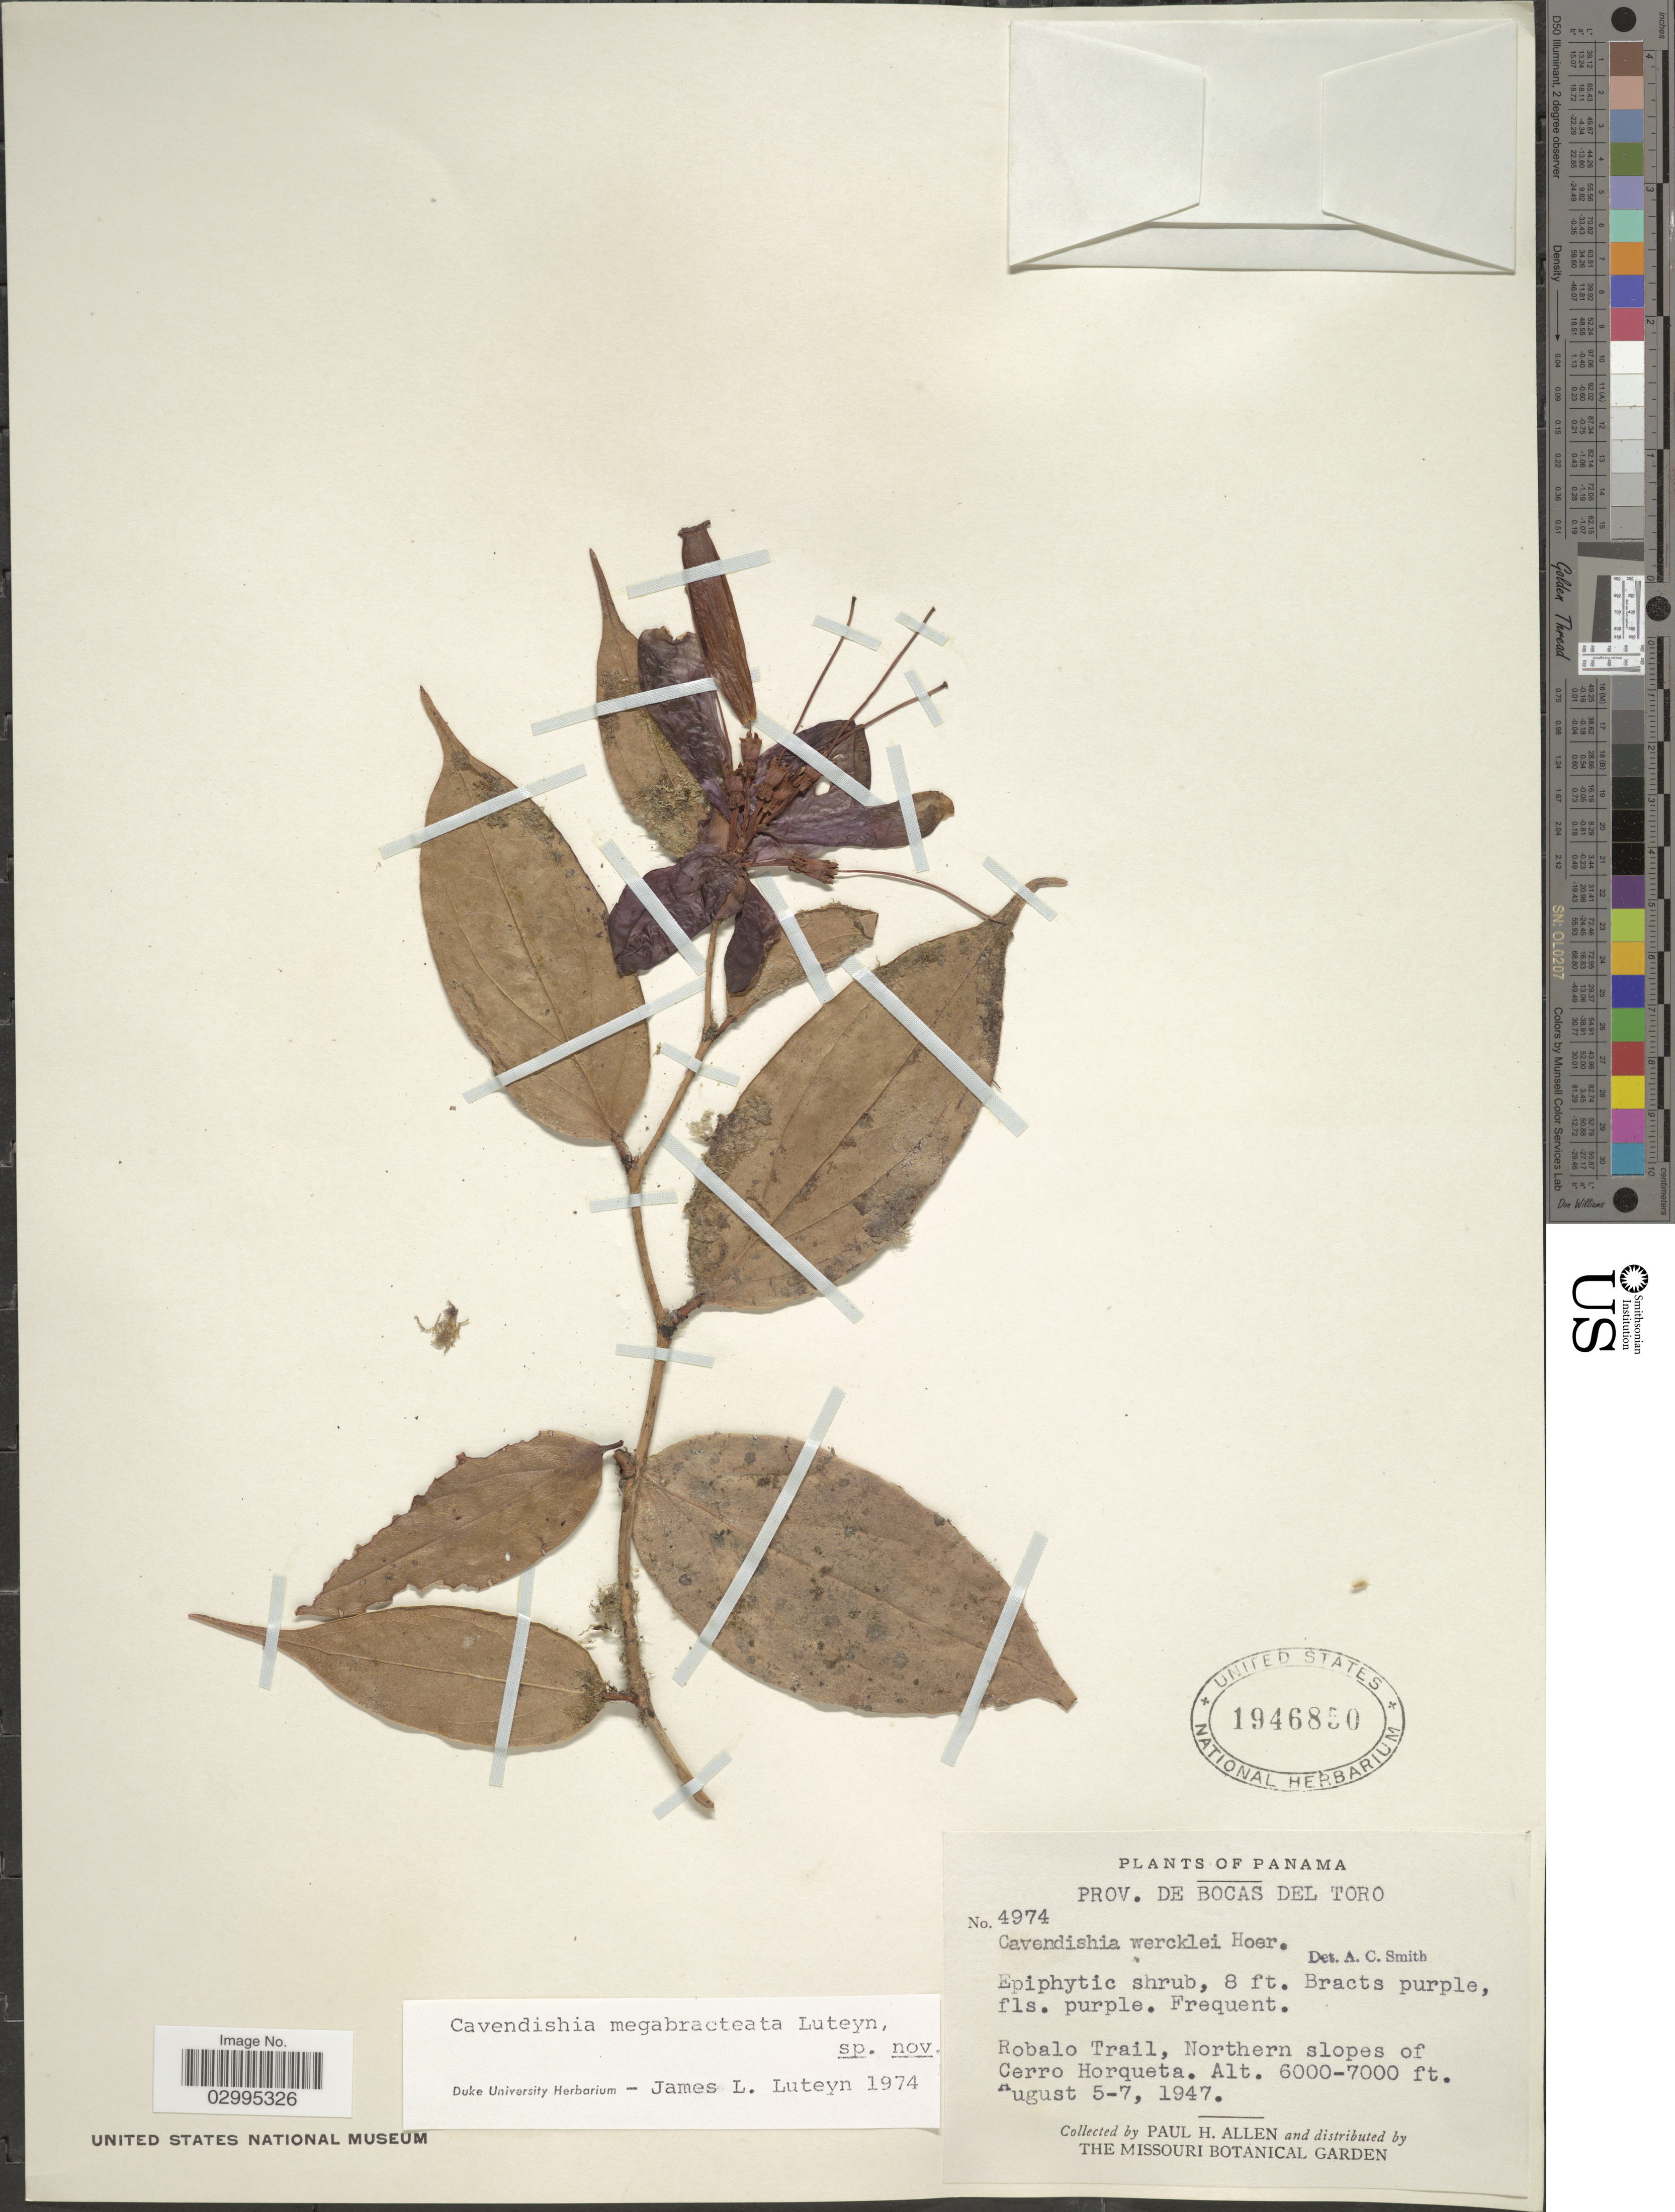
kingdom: Plantae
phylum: Tracheophyta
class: Magnoliopsida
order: Ericales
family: Ericaceae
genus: Cavendishia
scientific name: Cavendishia megabracteata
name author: Luteyn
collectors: P. H. Allen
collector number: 4974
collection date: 1947-08-05/1947-08-07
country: Panama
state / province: Bocas del Toro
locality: Robalo Trail, Northern slopes of Cerro Horqueta.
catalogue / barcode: US 1946850